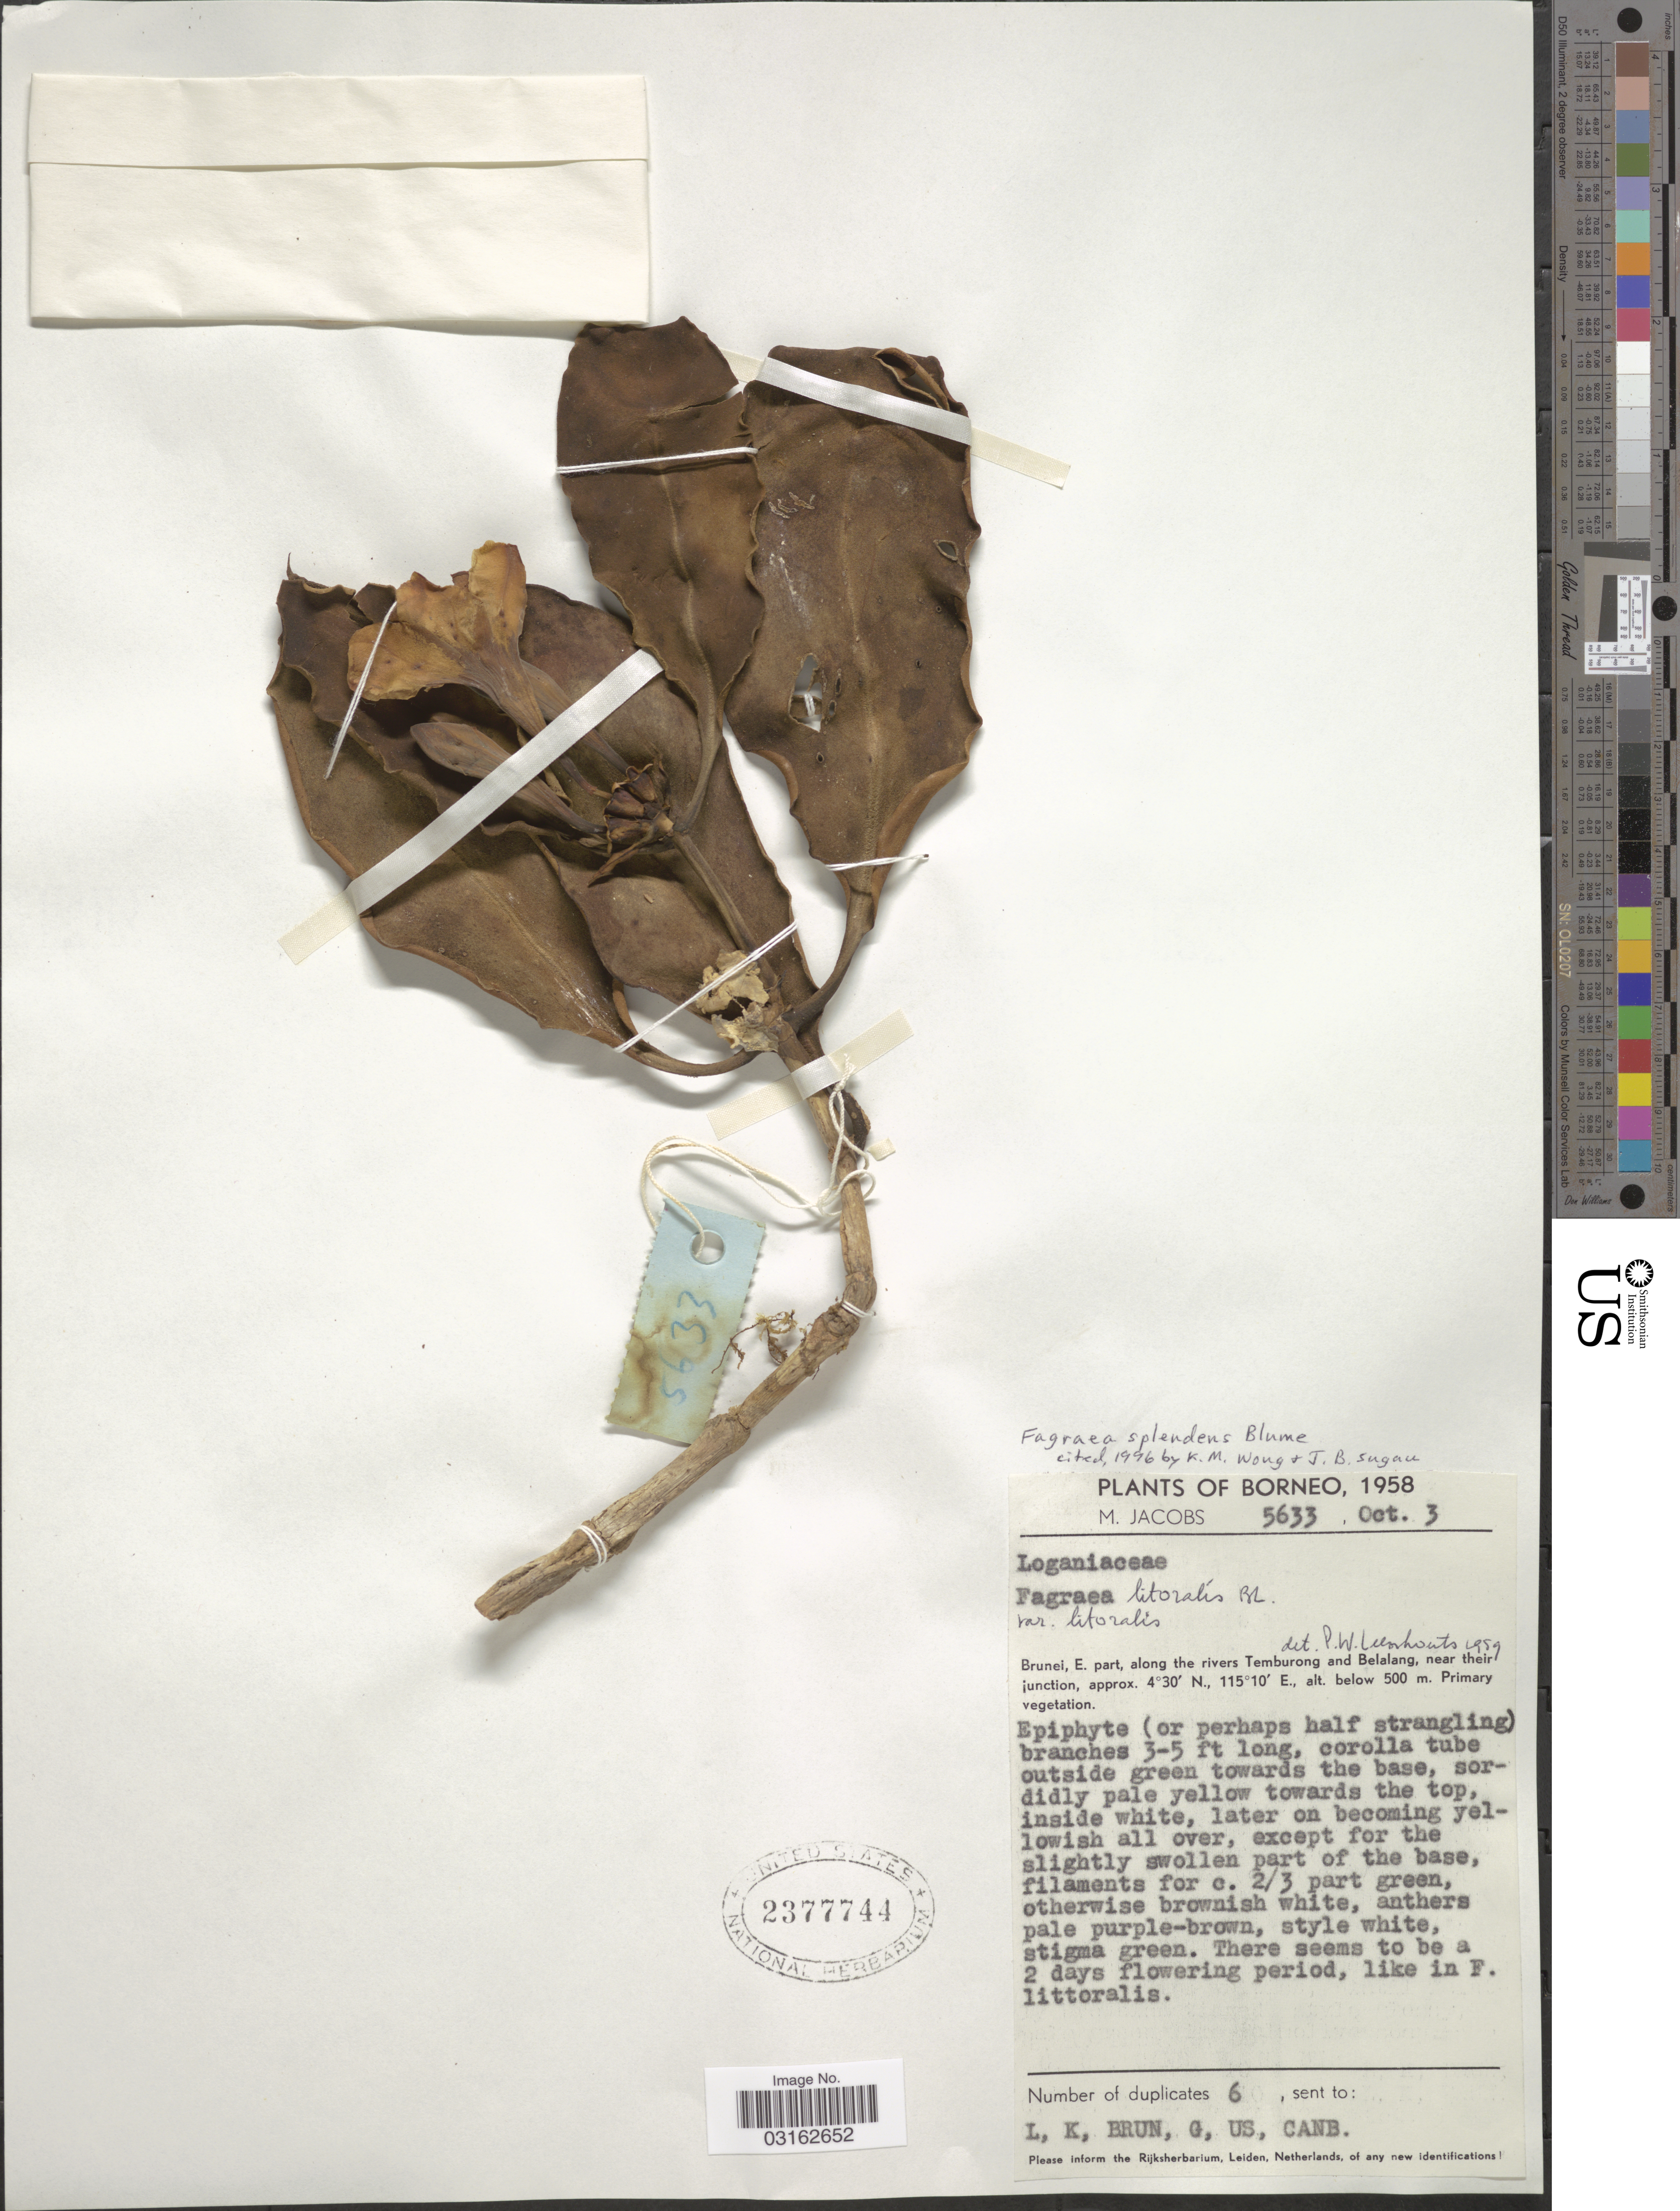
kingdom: Plantae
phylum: Tracheophyta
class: Magnoliopsida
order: Gentianales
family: Gentianaceae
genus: Fagraea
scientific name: Fagraea splendens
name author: Blume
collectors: M. Jacobs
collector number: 5633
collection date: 1958-10-03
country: Brunei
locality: Borneo, Brunei, E. part, along the rivers Temburong and Belalang, near their junction.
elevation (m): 500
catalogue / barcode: US 2377744